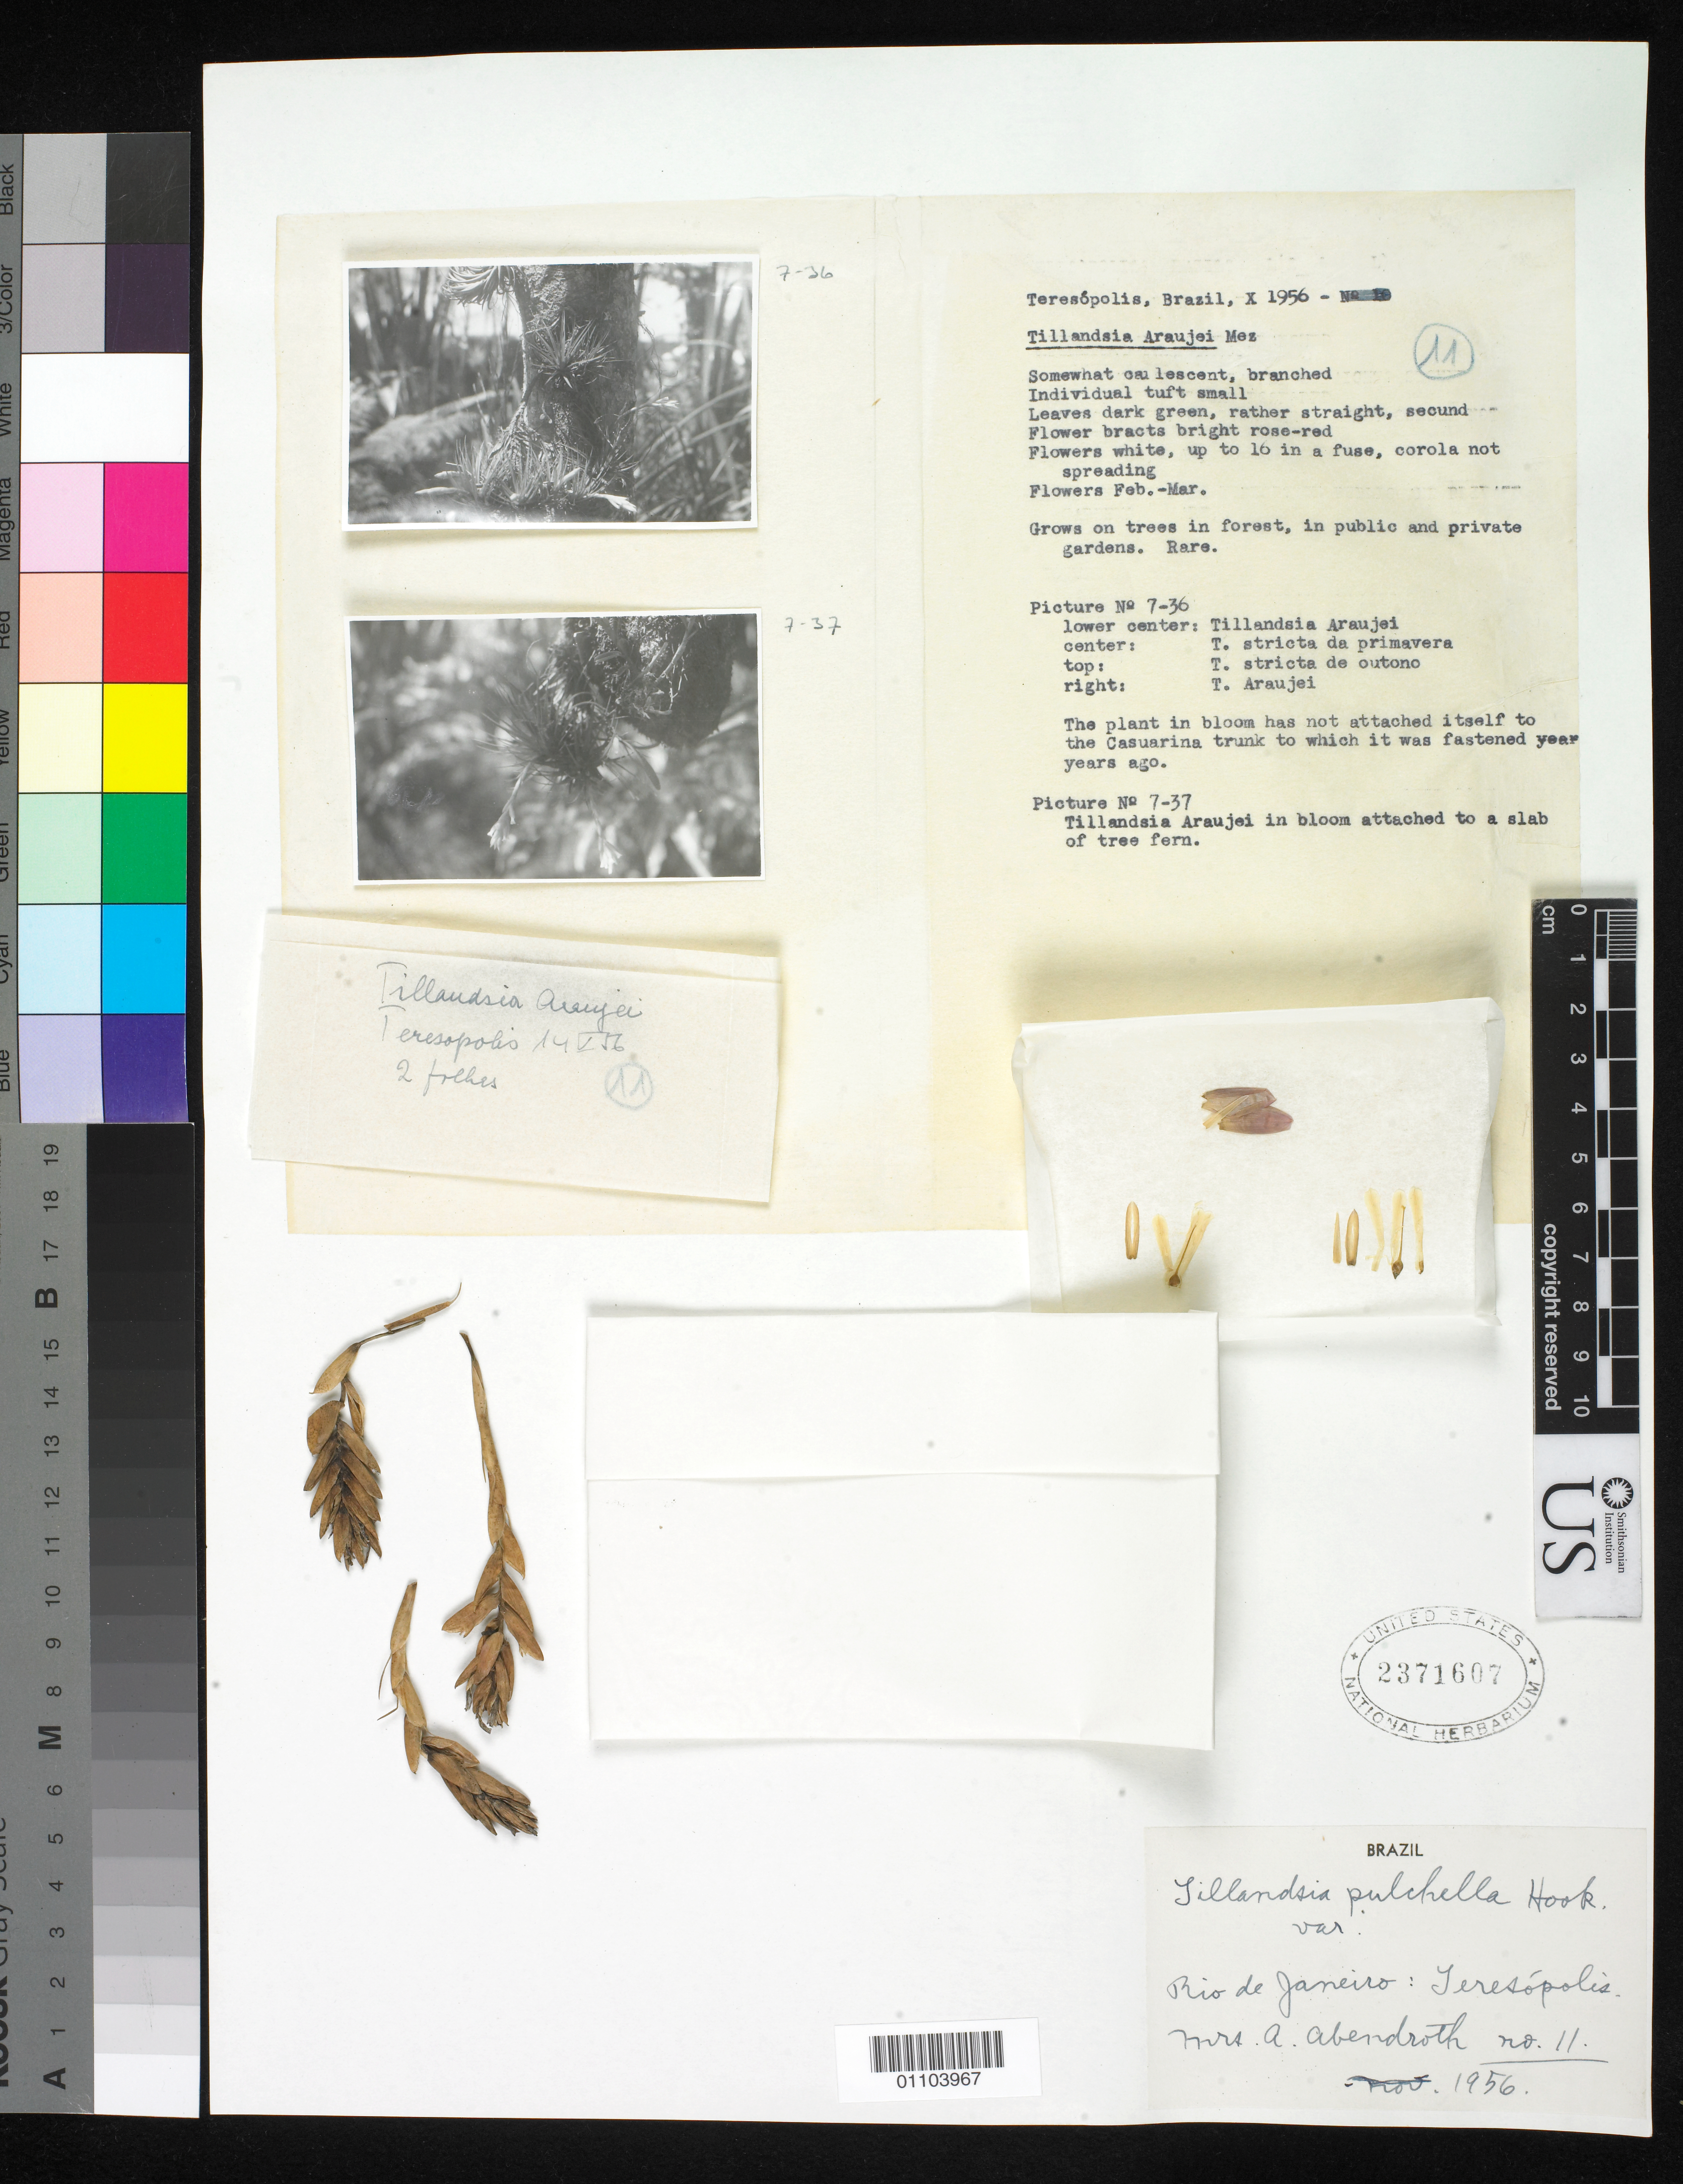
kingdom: Plantae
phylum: Tracheophyta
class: Liliopsida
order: Poales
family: Bromeliaceae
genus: Tillandsia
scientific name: Tillandsia pulchella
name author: Hook.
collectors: A. Abendroth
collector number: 11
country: Brazil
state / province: Rio de Janeiro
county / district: Teresópolis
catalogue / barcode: US 2371607